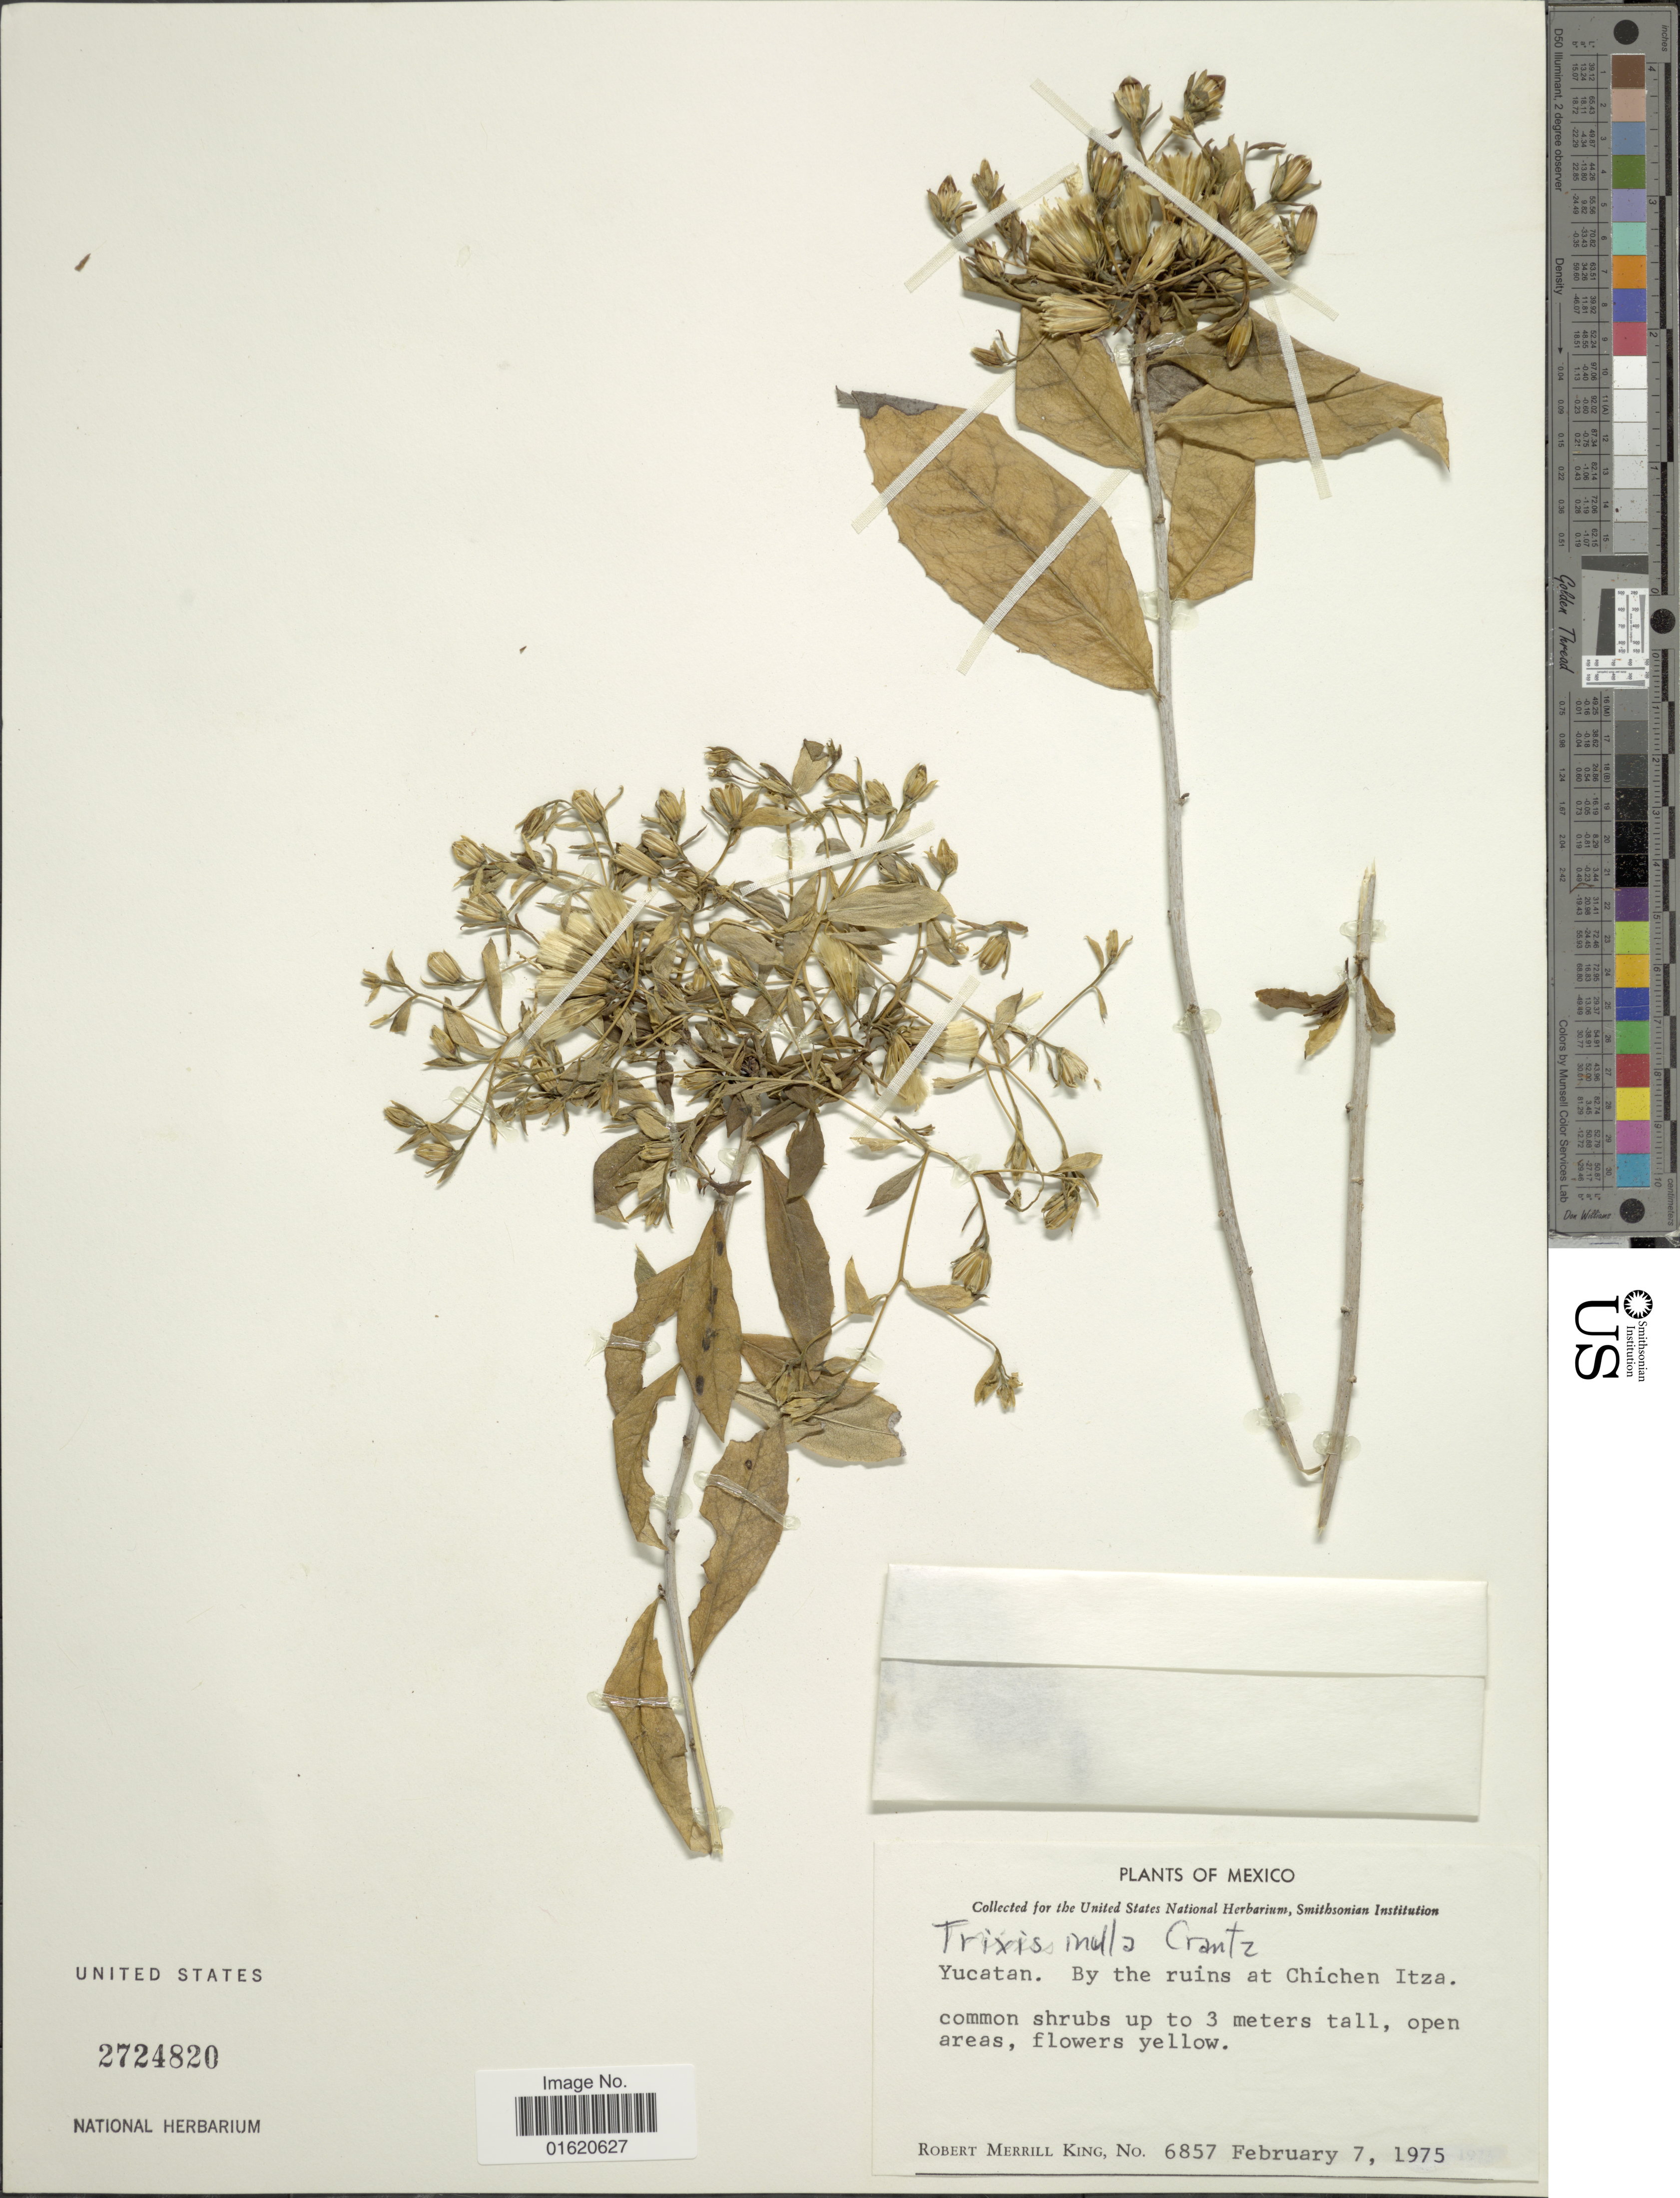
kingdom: Plantae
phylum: Tracheophyta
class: Magnoliopsida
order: Asterales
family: Asteraceae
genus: Trixis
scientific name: Trixis inula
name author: Crantz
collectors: R. M. King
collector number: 6857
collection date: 1975-02-07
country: Mexico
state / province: Yucatán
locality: By the ruins of Chichen Itza.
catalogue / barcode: US 2724820